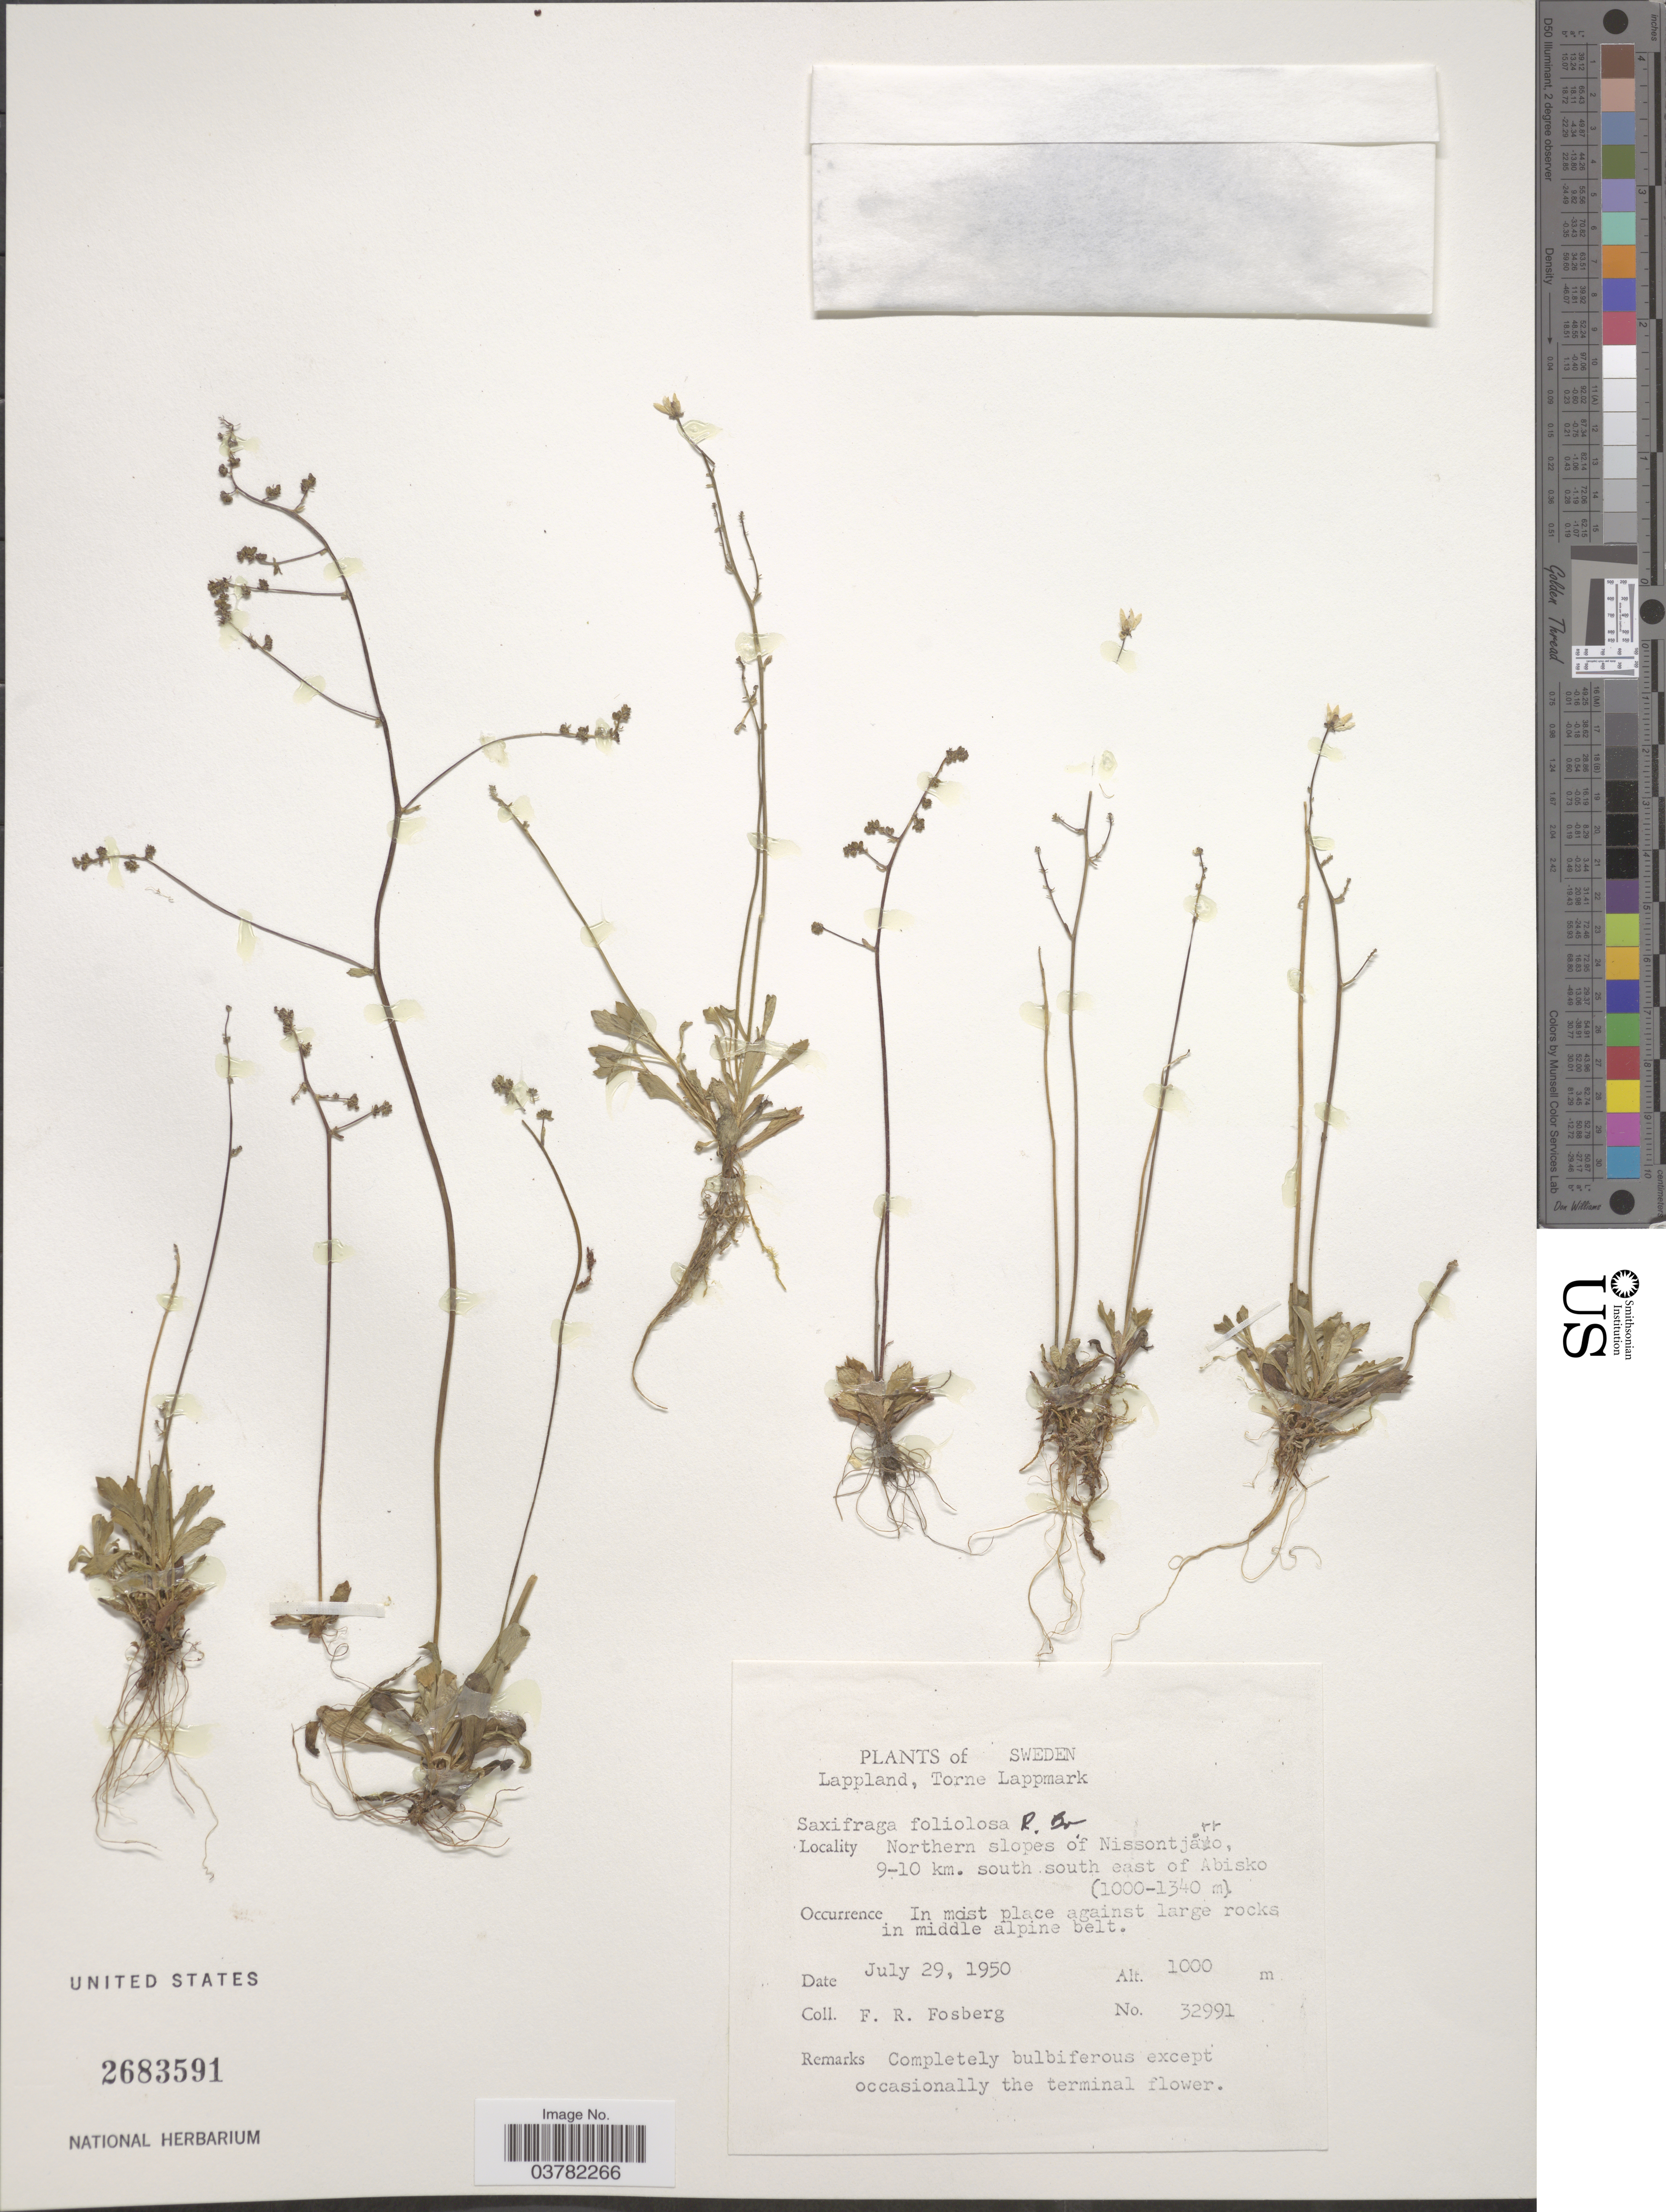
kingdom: Plantae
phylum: Tracheophyta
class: Magnoliopsida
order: Saxifragales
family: Saxifragaceae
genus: Saxifraga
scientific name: Saxifraga foliolosa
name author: R. Br.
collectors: F. R. Fosberg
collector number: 32991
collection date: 1950-07-29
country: Sweden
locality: Lappland, Torne Lappmark. Northern slopes of Nissontjarro, 9-10 km. south south east of Abisko.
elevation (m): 1000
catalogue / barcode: US 2683591